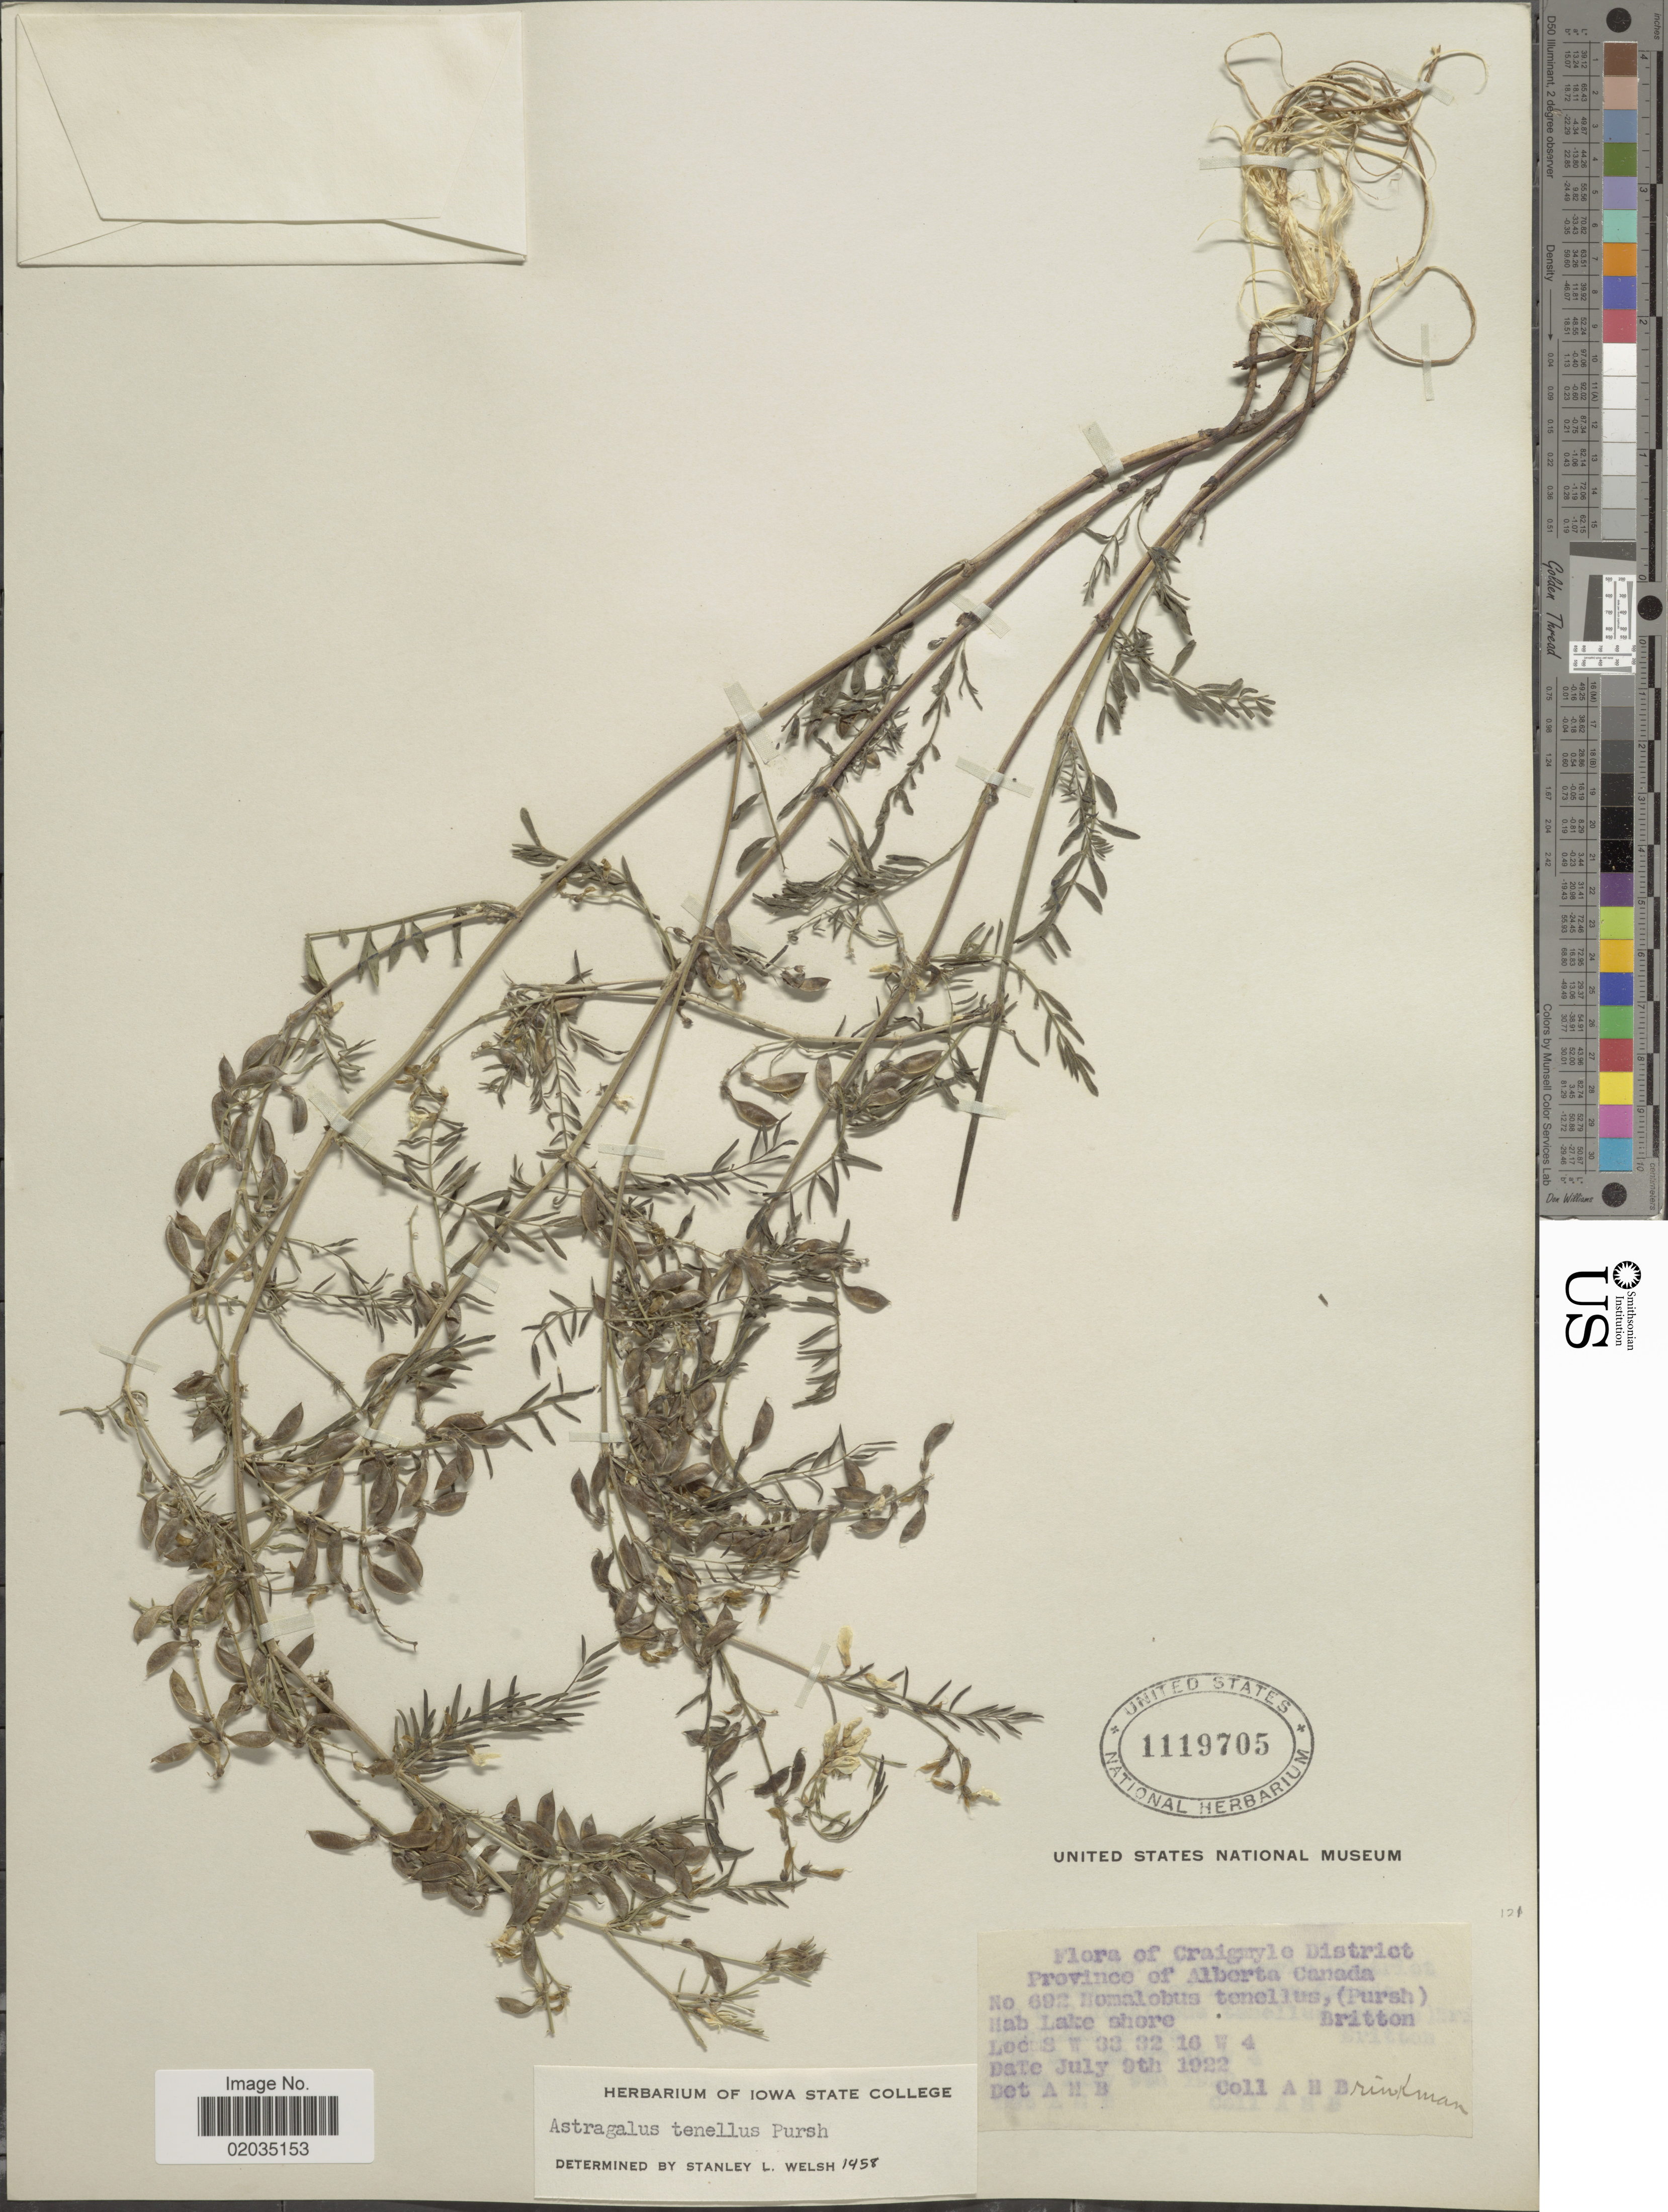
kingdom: Plantae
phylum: Tracheophyta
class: Magnoliopsida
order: Fabales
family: Fabaceae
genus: Astragalus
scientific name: Astragalus tenellus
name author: Pursh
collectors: A. Brinkman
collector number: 692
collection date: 1922-07-09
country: Canada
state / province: Alberta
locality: Craigyle District, Lake shore, S W 33 32 16 W 4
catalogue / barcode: US 1119705